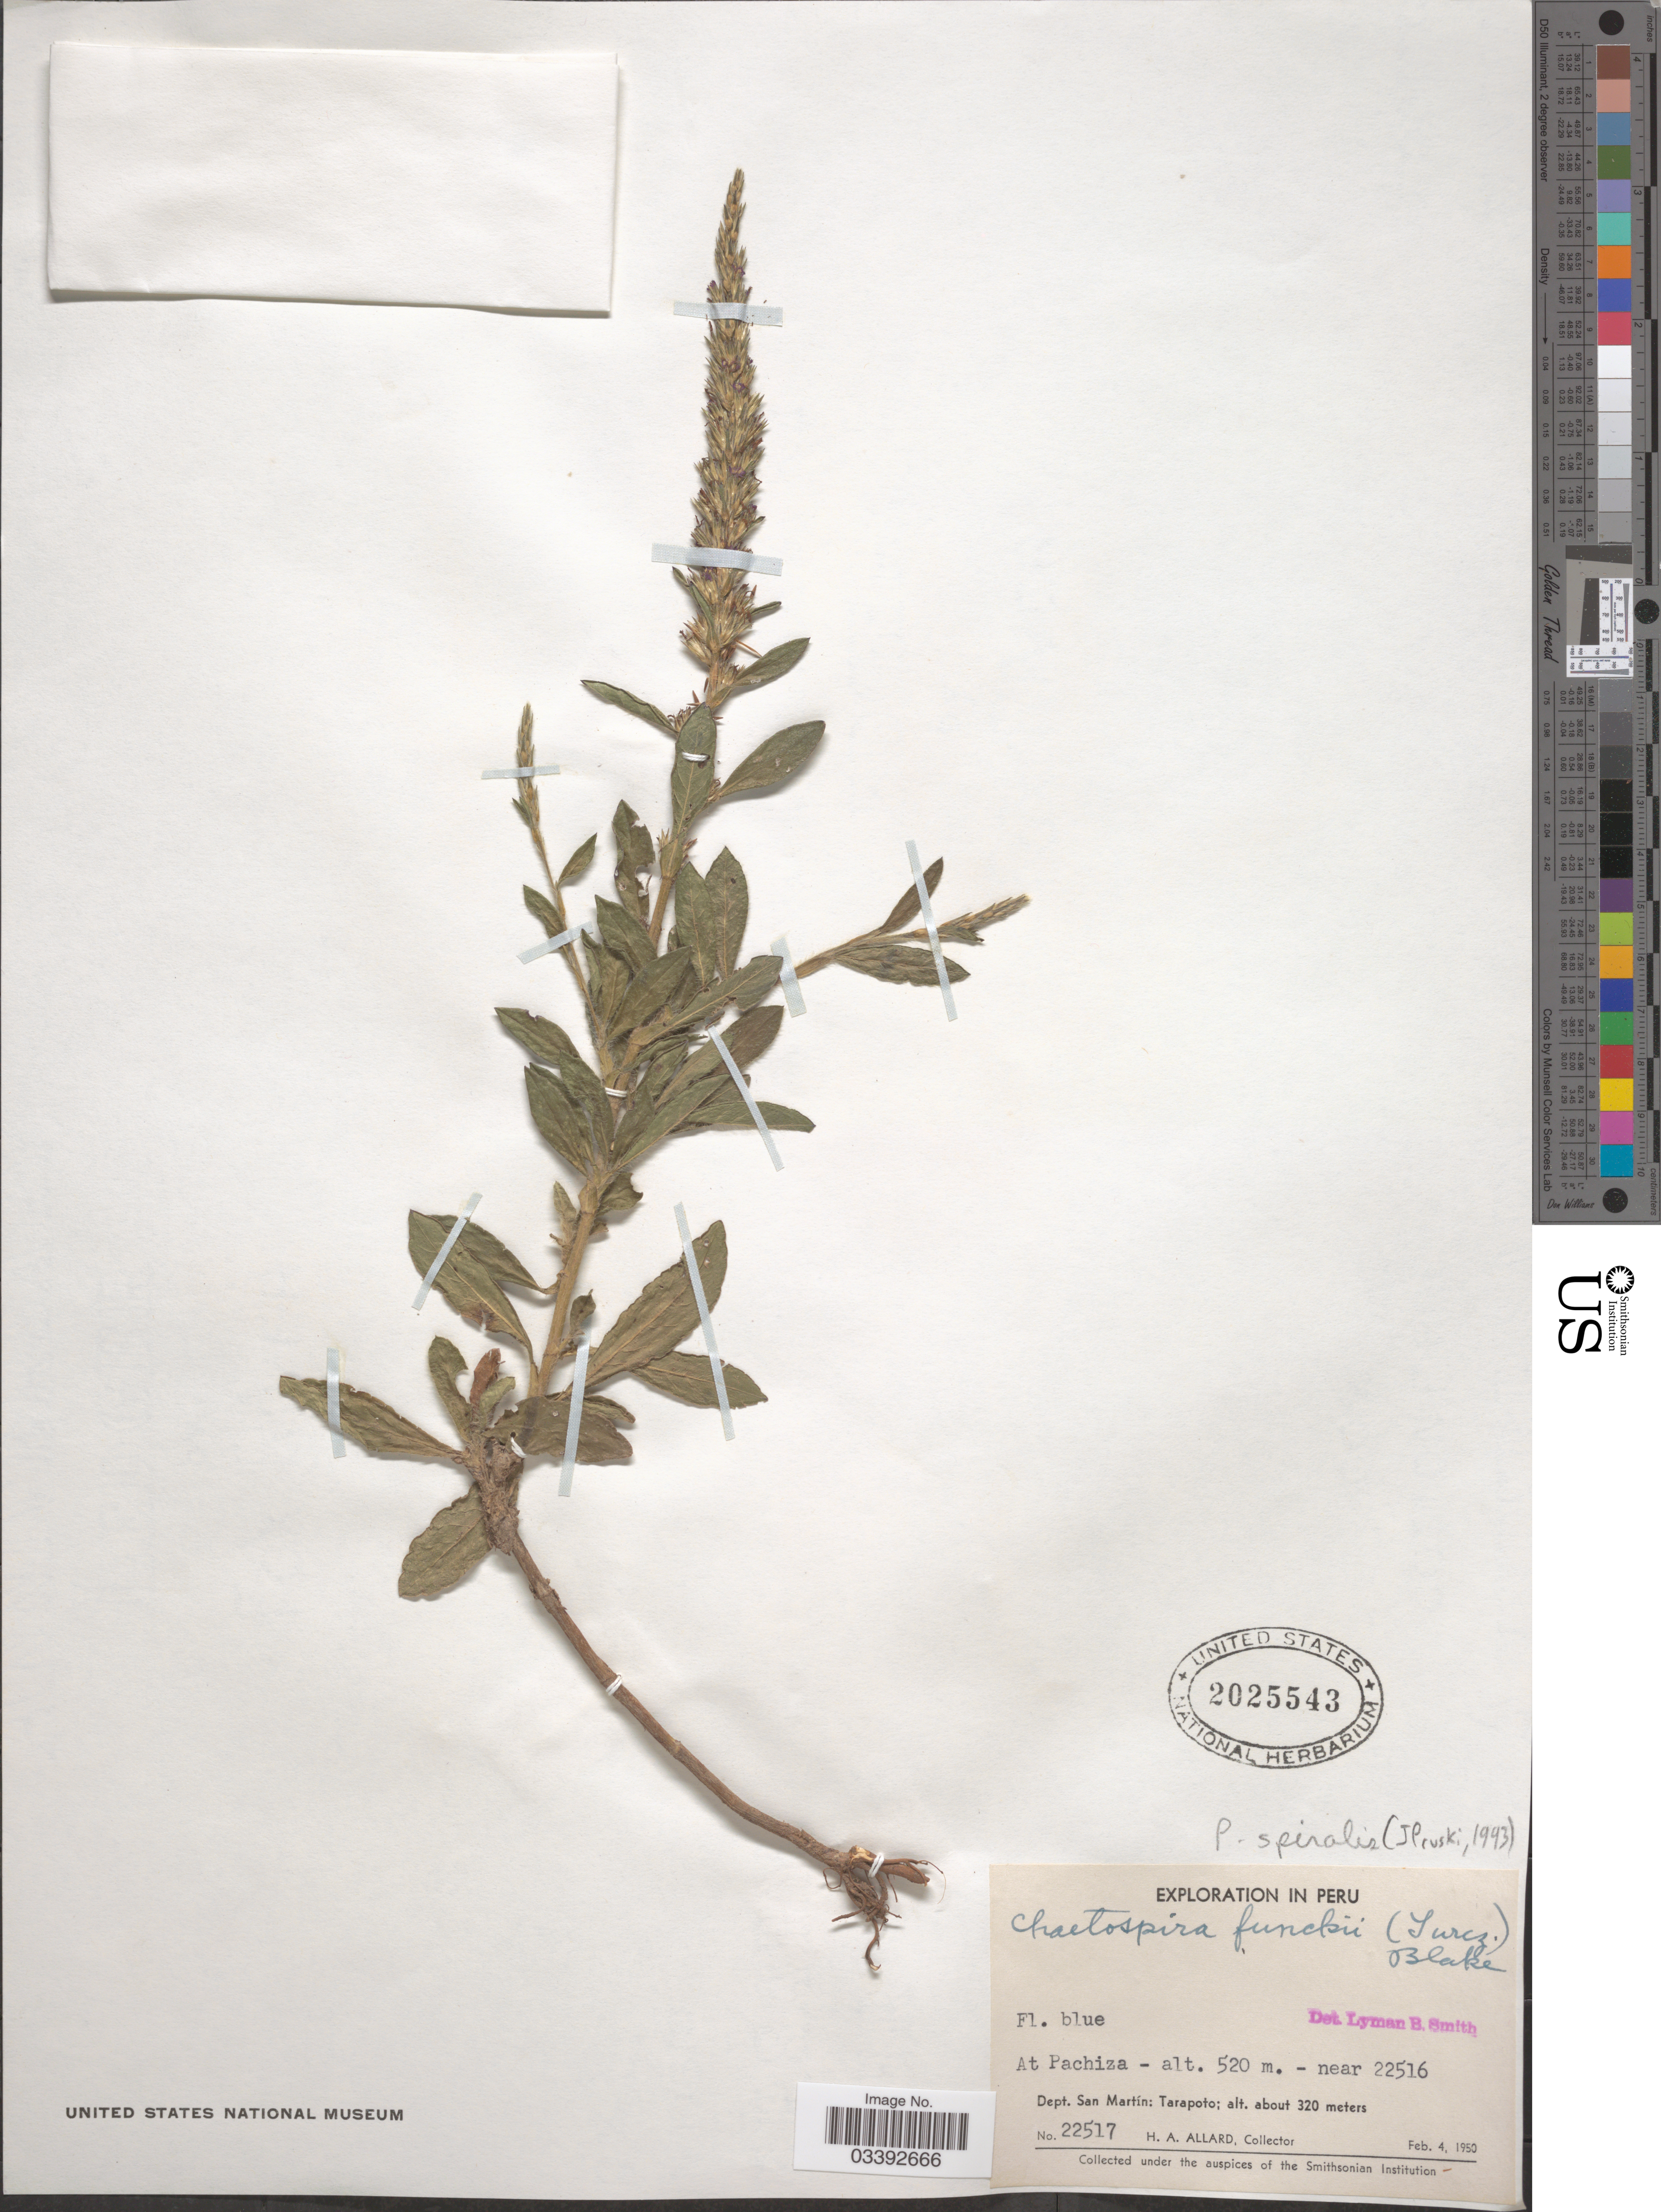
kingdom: Plantae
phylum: Tracheophyta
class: Magnoliopsida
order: Asterales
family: Asteraceae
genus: Pseudelephantopus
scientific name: Pseudelephantopus spiralis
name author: (Less.) Cronquist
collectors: H. A. Allard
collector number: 22517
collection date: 1950-02-04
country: Peru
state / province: San Martín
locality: At Pachiza. Dept. San Martín: Tarapoto.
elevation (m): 520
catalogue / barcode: US 2025543